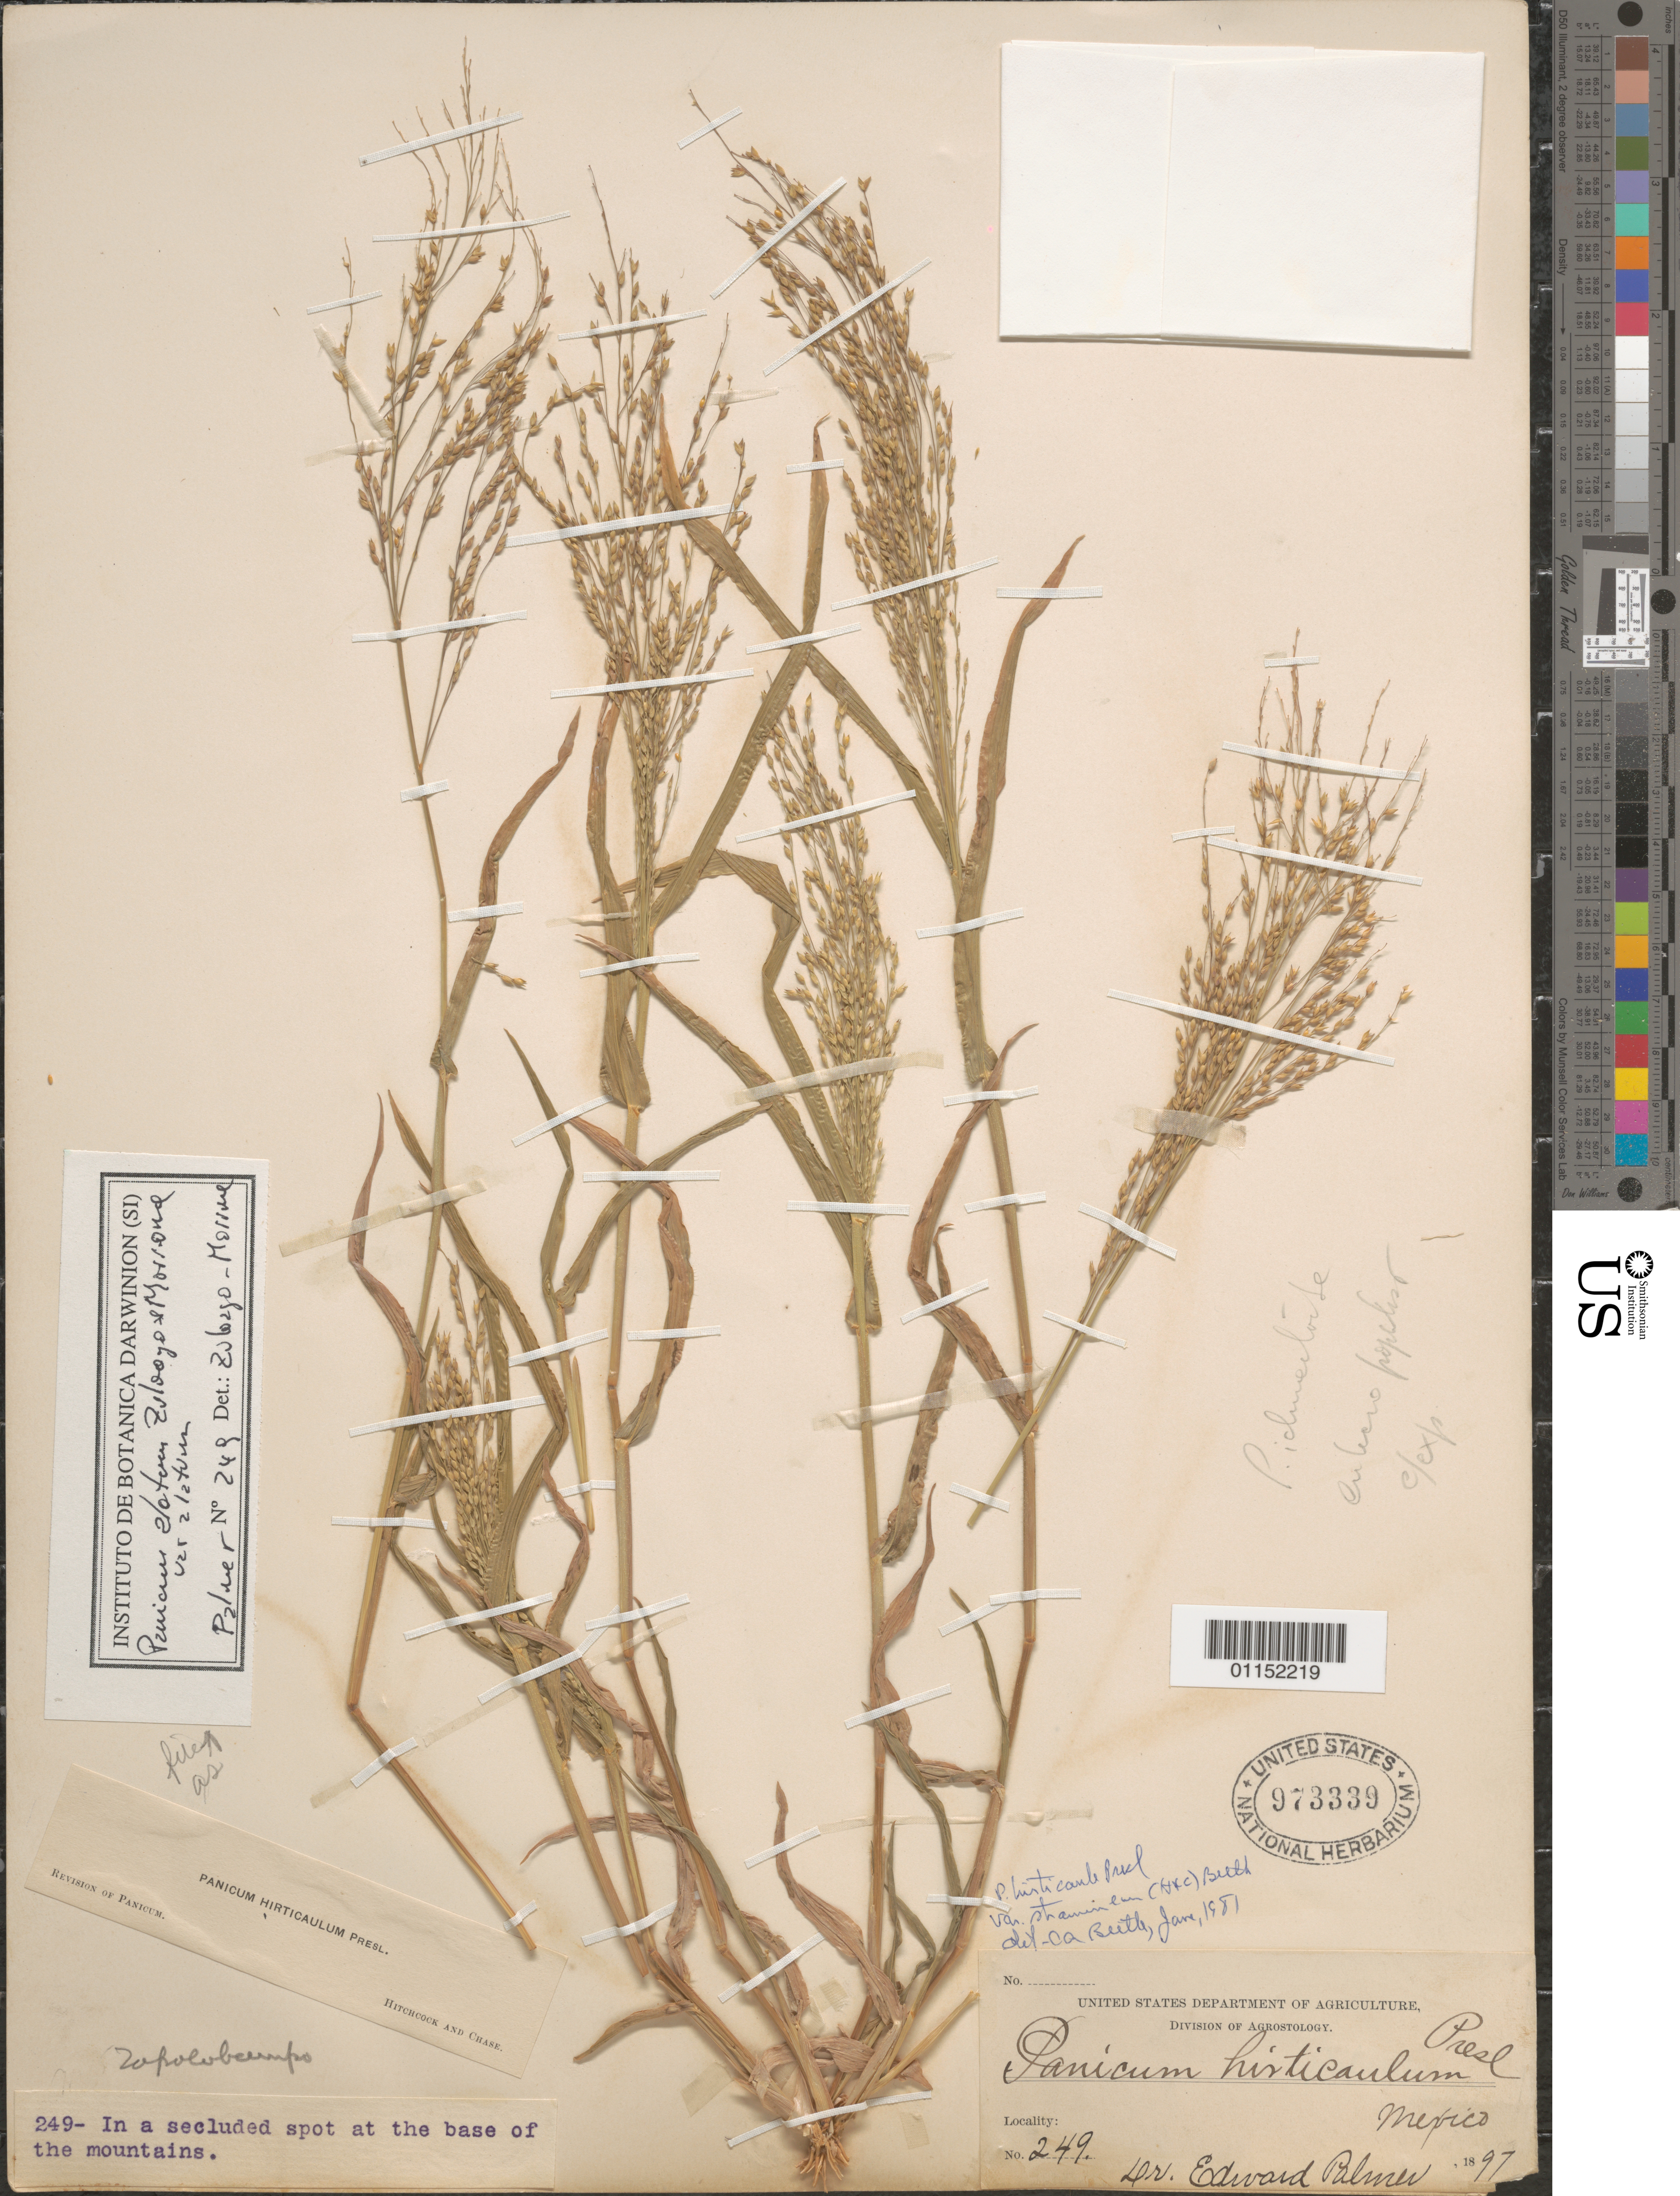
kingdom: Plantae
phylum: Tracheophyta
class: Liliopsida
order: Poales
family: Poaceae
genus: Panicum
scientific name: Panicum elatum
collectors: E. Palmer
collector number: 249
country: Mexico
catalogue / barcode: US 973339